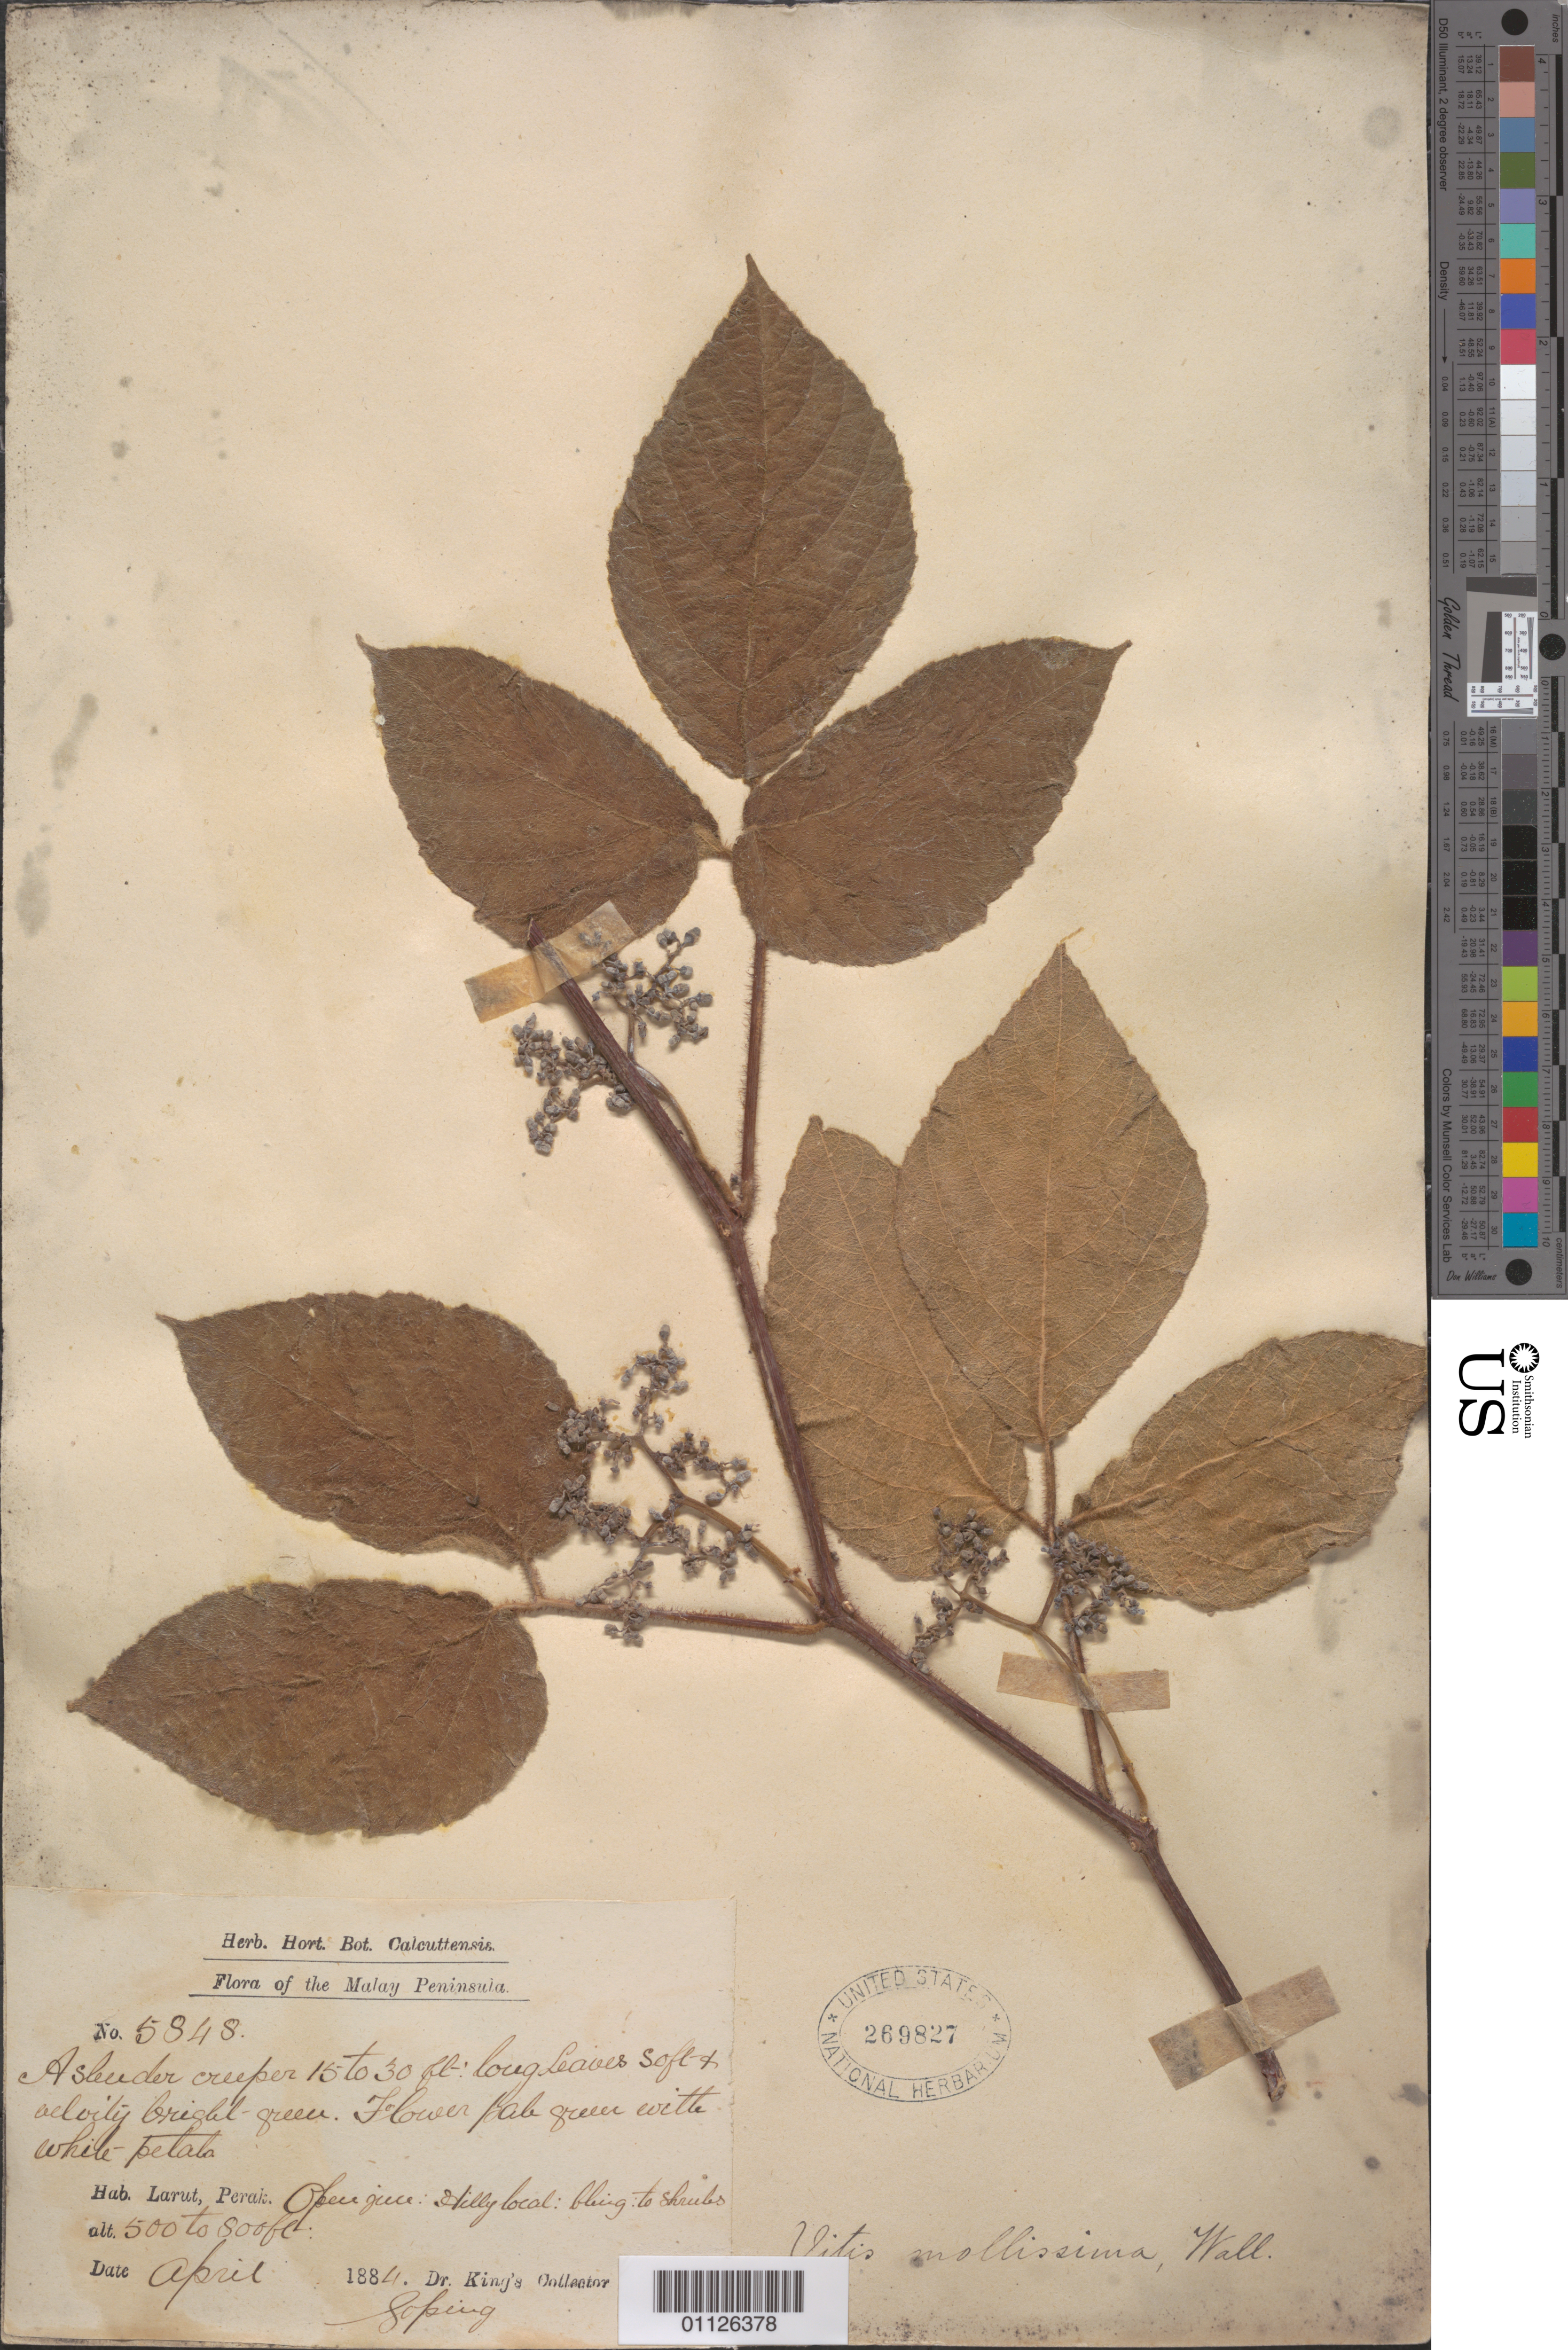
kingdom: Plantae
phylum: Tracheophyta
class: Magnoliopsida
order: Vitales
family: Vitaceae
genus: Cayratia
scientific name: Cayratia mollissima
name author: (A. Wall) Gagnep.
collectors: W. H. King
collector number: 5848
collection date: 1884-04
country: Malaysia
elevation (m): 152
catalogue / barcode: US 269827